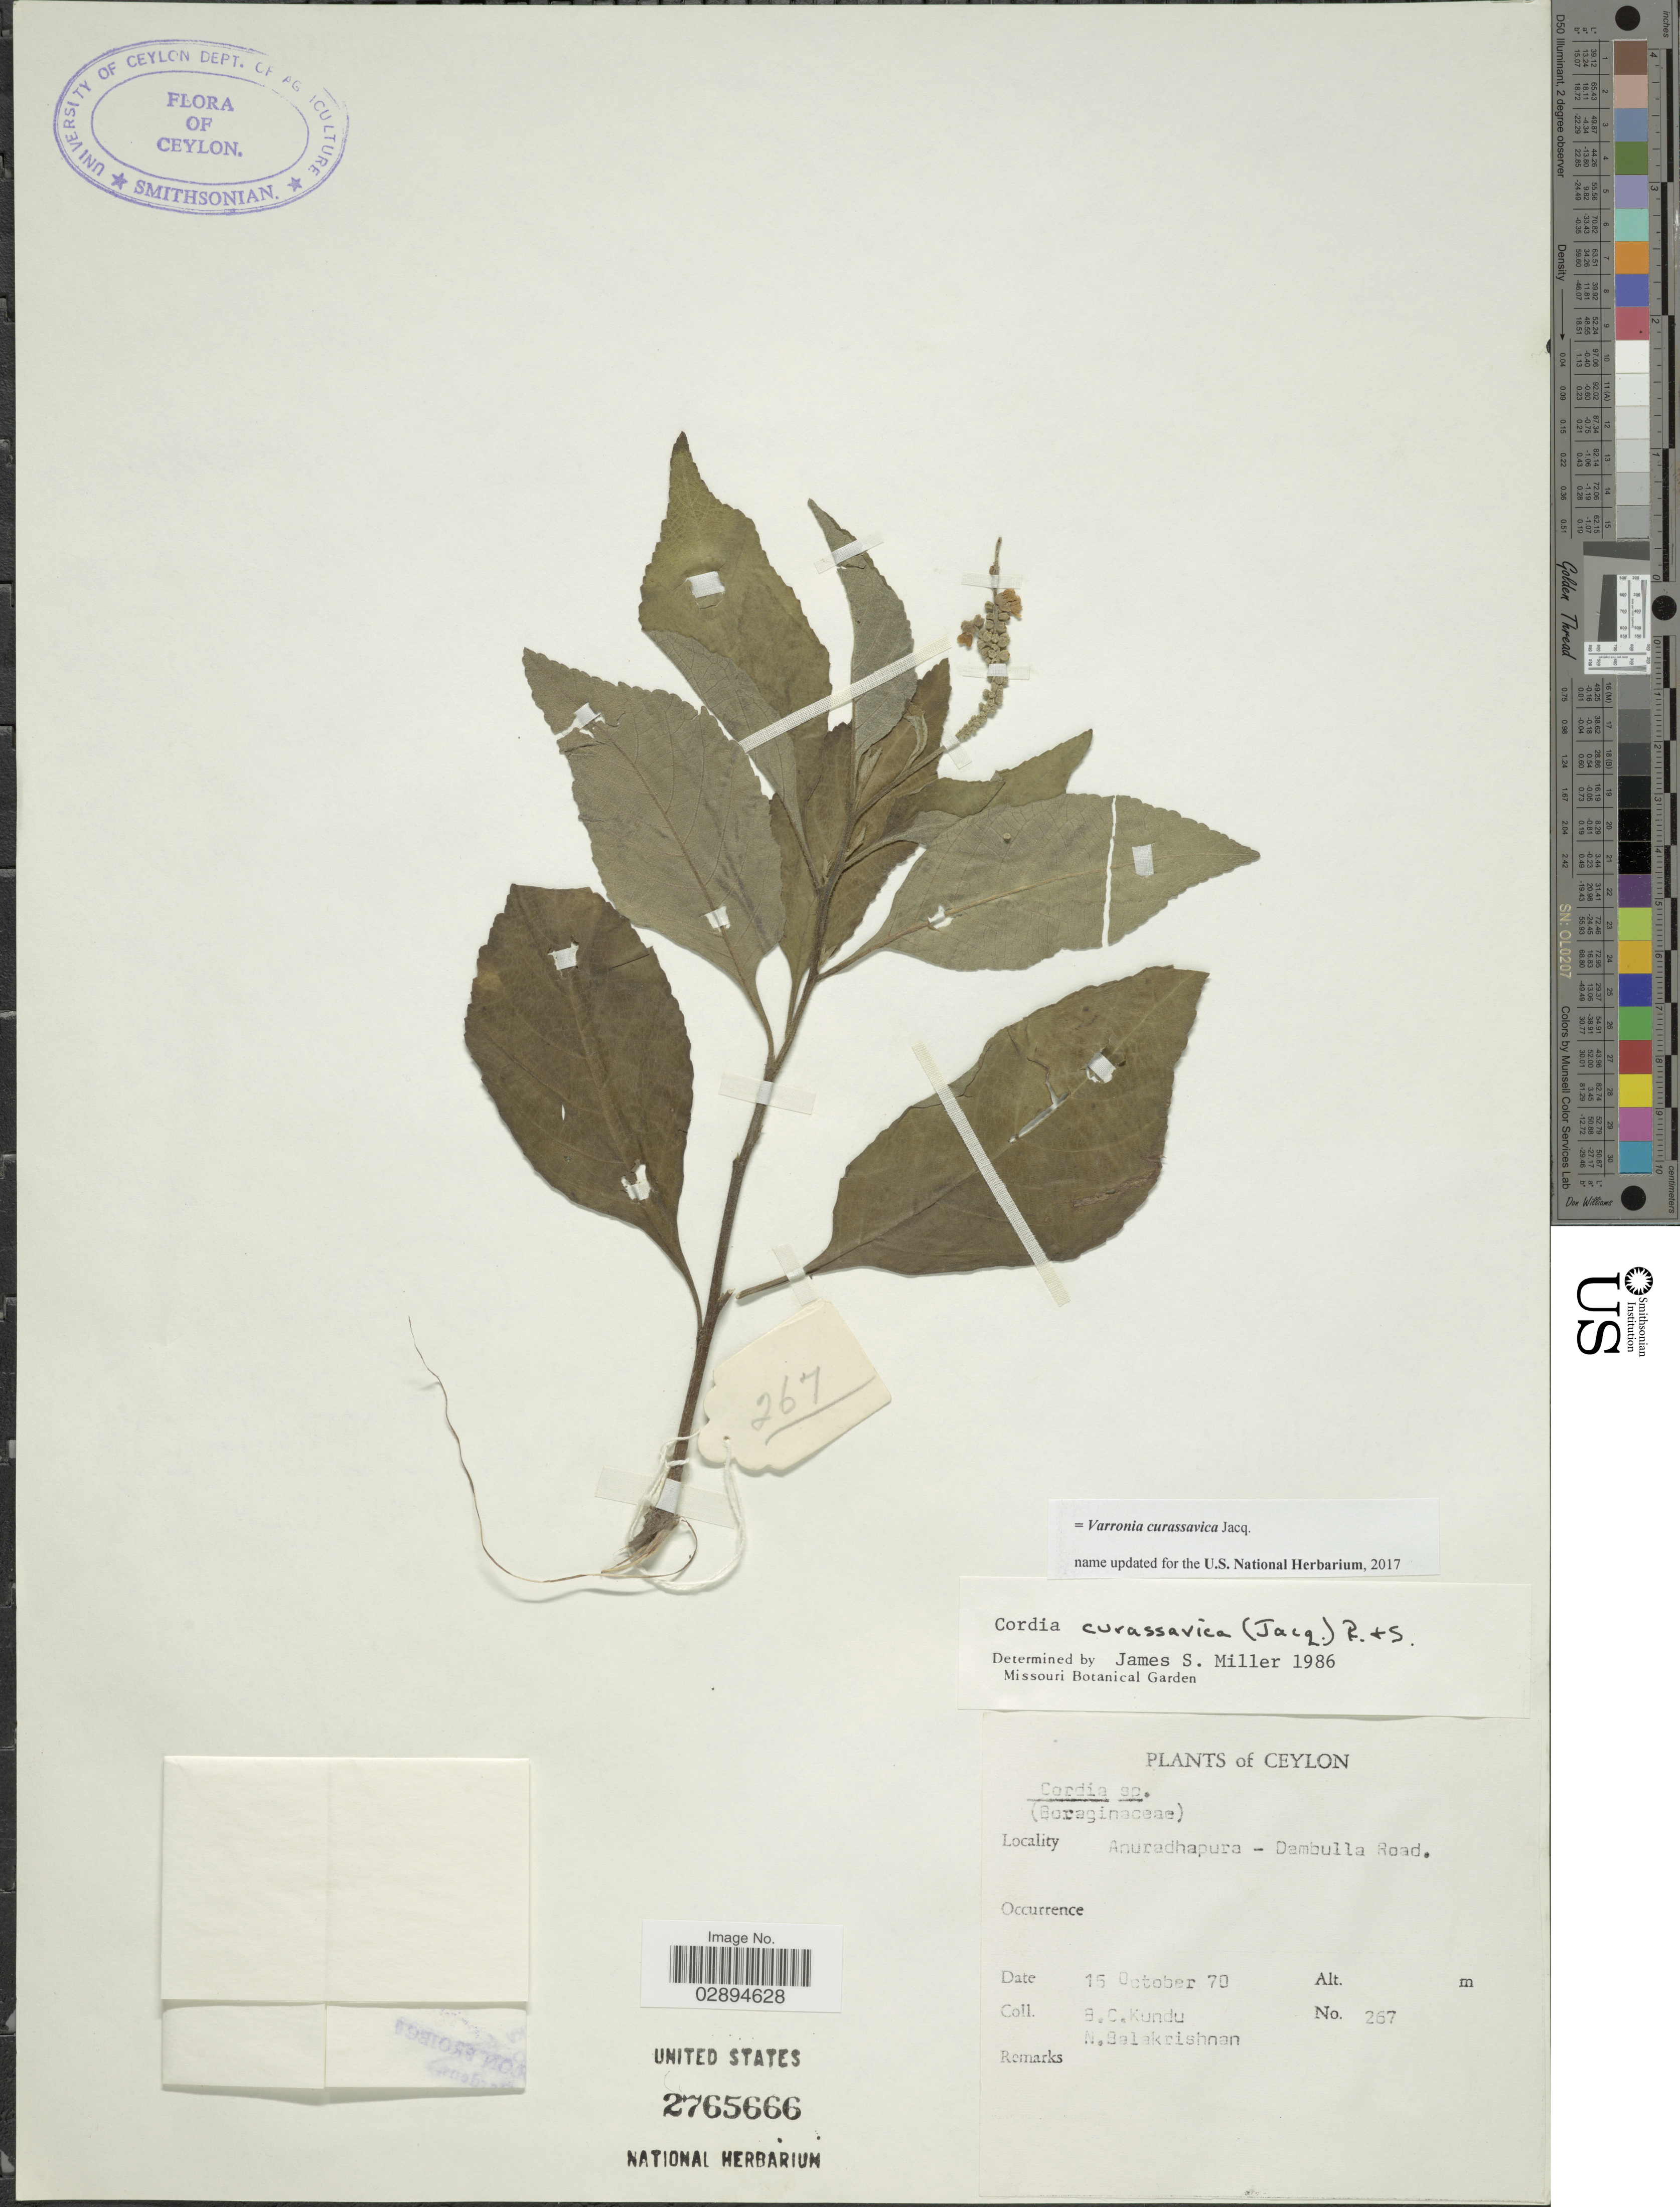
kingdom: Plantae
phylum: Tracheophyta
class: Magnoliopsida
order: Boraginales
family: Cordiaceae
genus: Varronia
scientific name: Varronia curassavica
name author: Jacq.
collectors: B. C. Kundu & N. Balakrishnan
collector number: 267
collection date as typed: Transcribed d/m/y: 15/10/70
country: Sri Lanka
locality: Ceylon. Anuradhapura - Dambulla Road.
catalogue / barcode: US 2765666